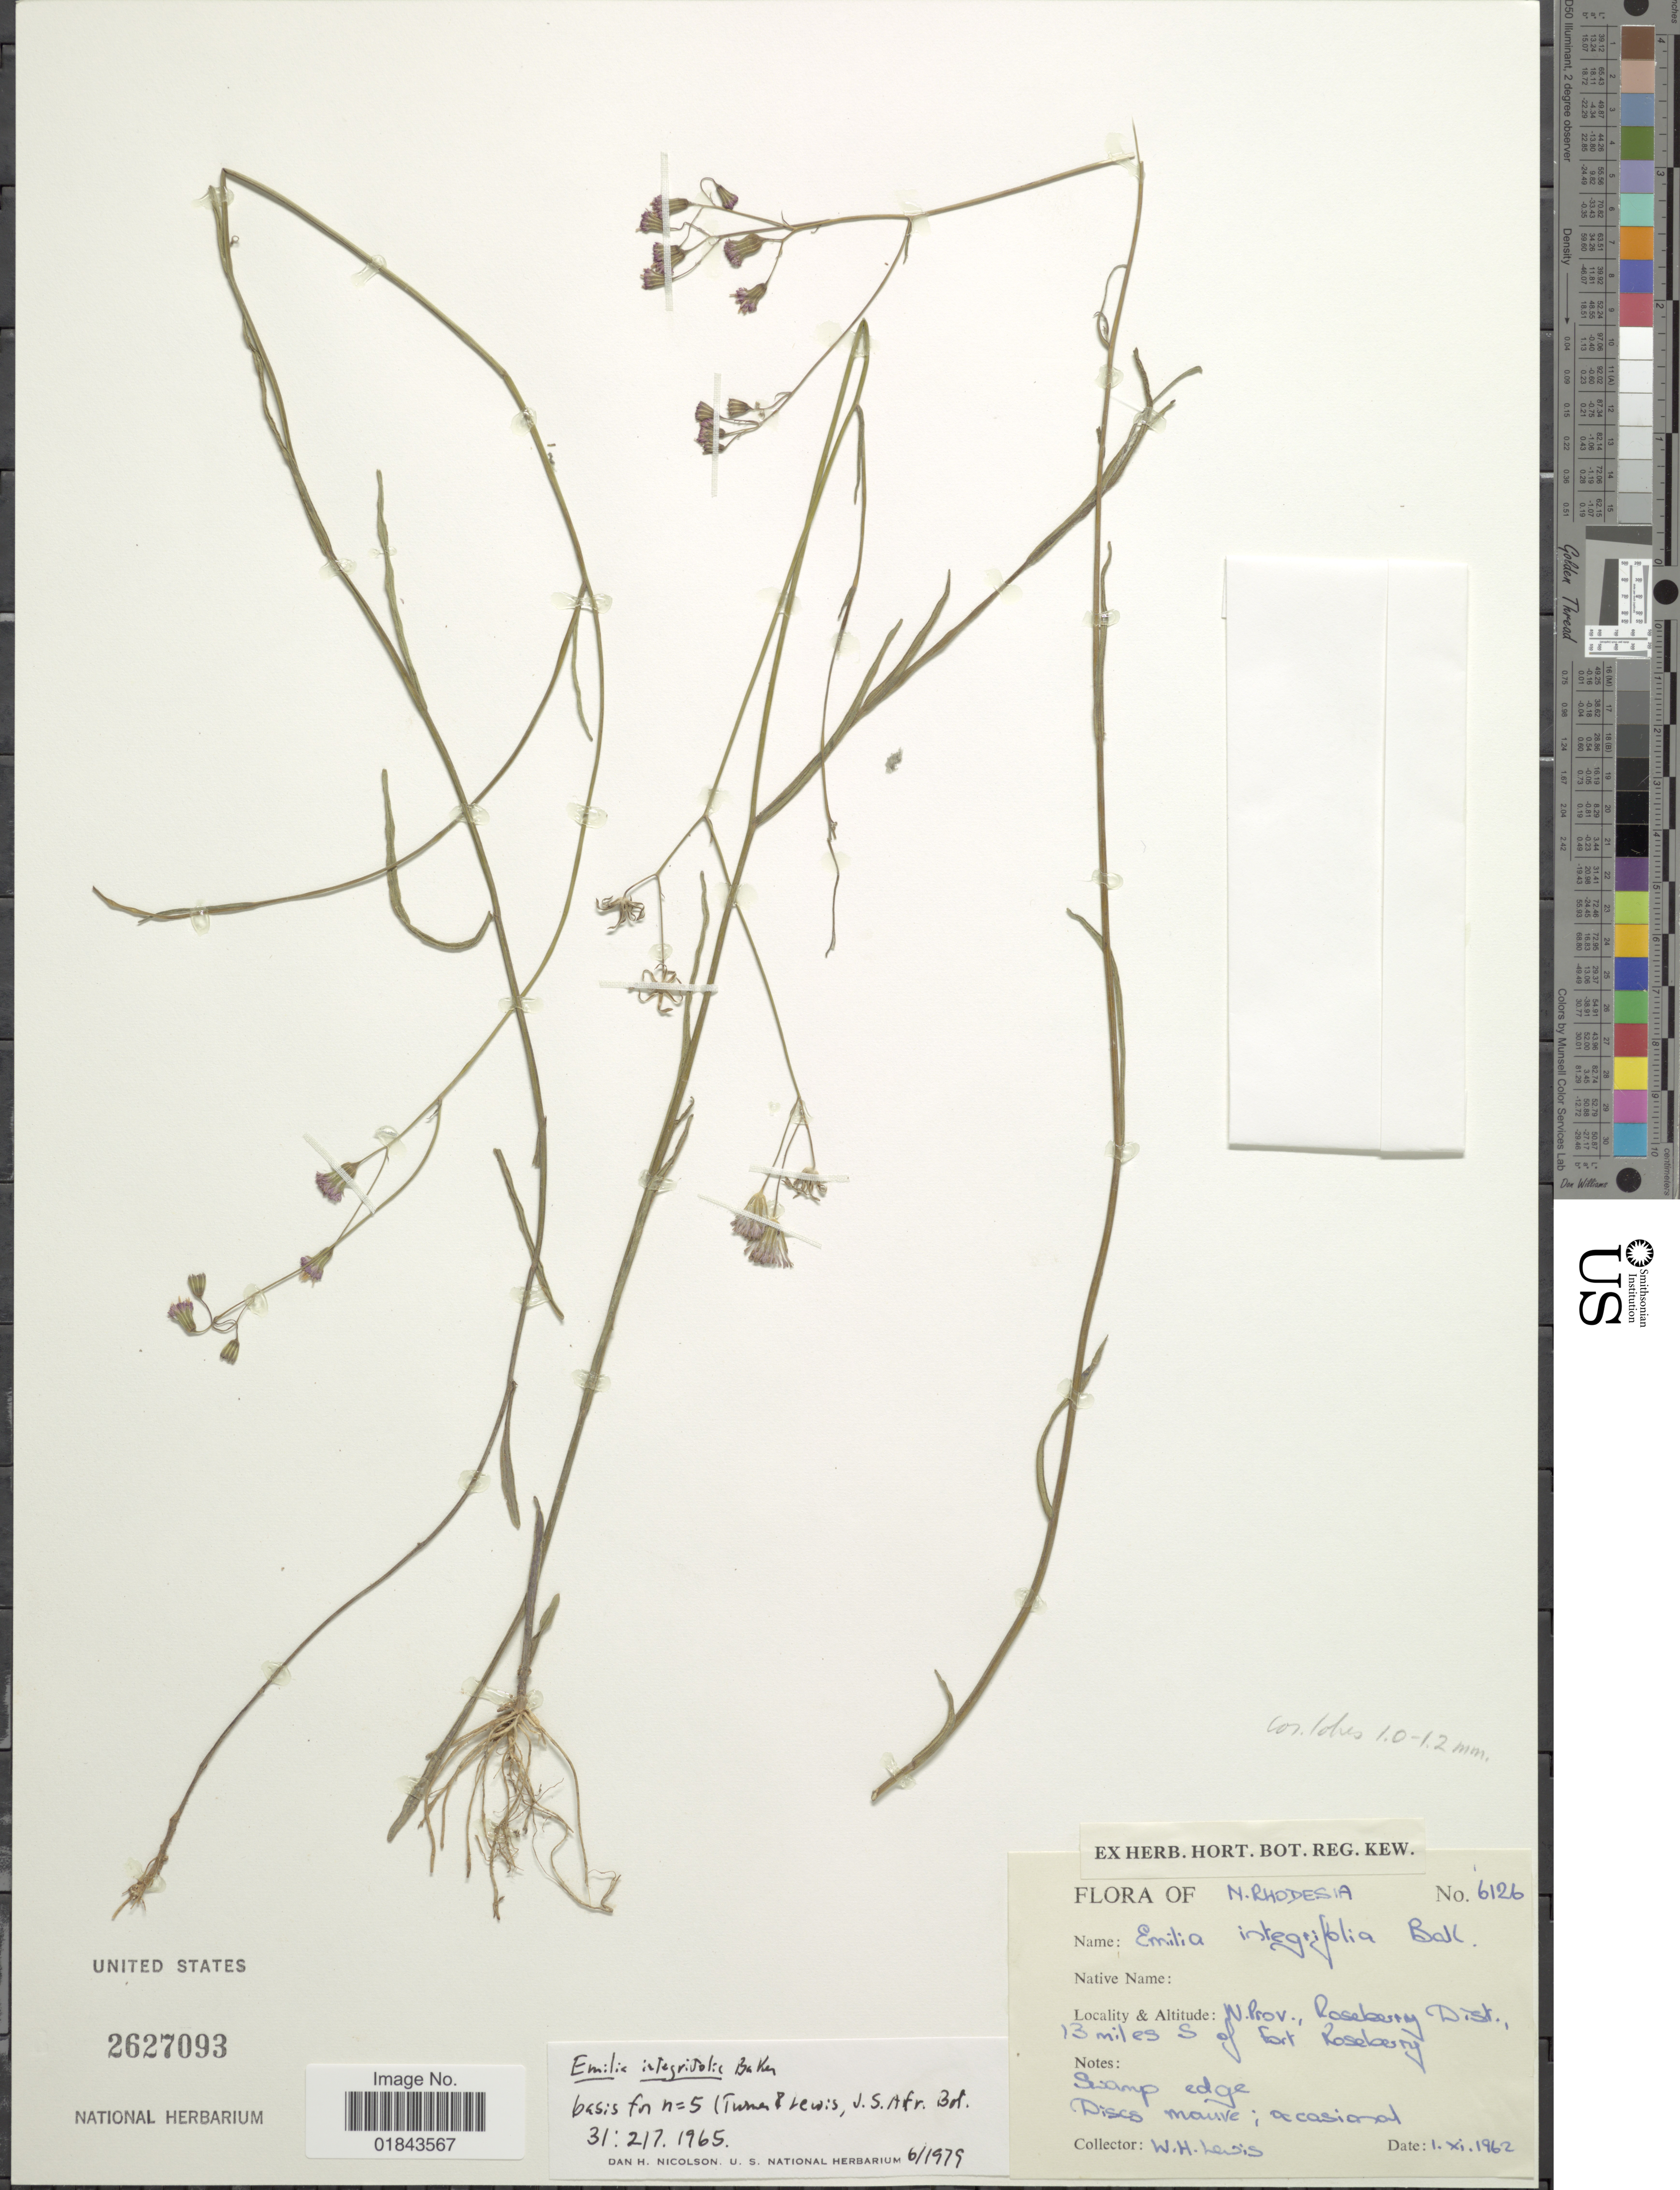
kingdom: Plantae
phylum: Tracheophyta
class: Magnoliopsida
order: Asterales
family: Asteraceae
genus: Emilia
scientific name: Emilia integrifolia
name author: Baker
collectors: W. H. Lewis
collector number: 6126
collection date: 1962-11-01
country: Zambia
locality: N.Rhodesia, N. Prov., Roseberry Dist., 13 miles S of Fort Roseberry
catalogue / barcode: US 2627093